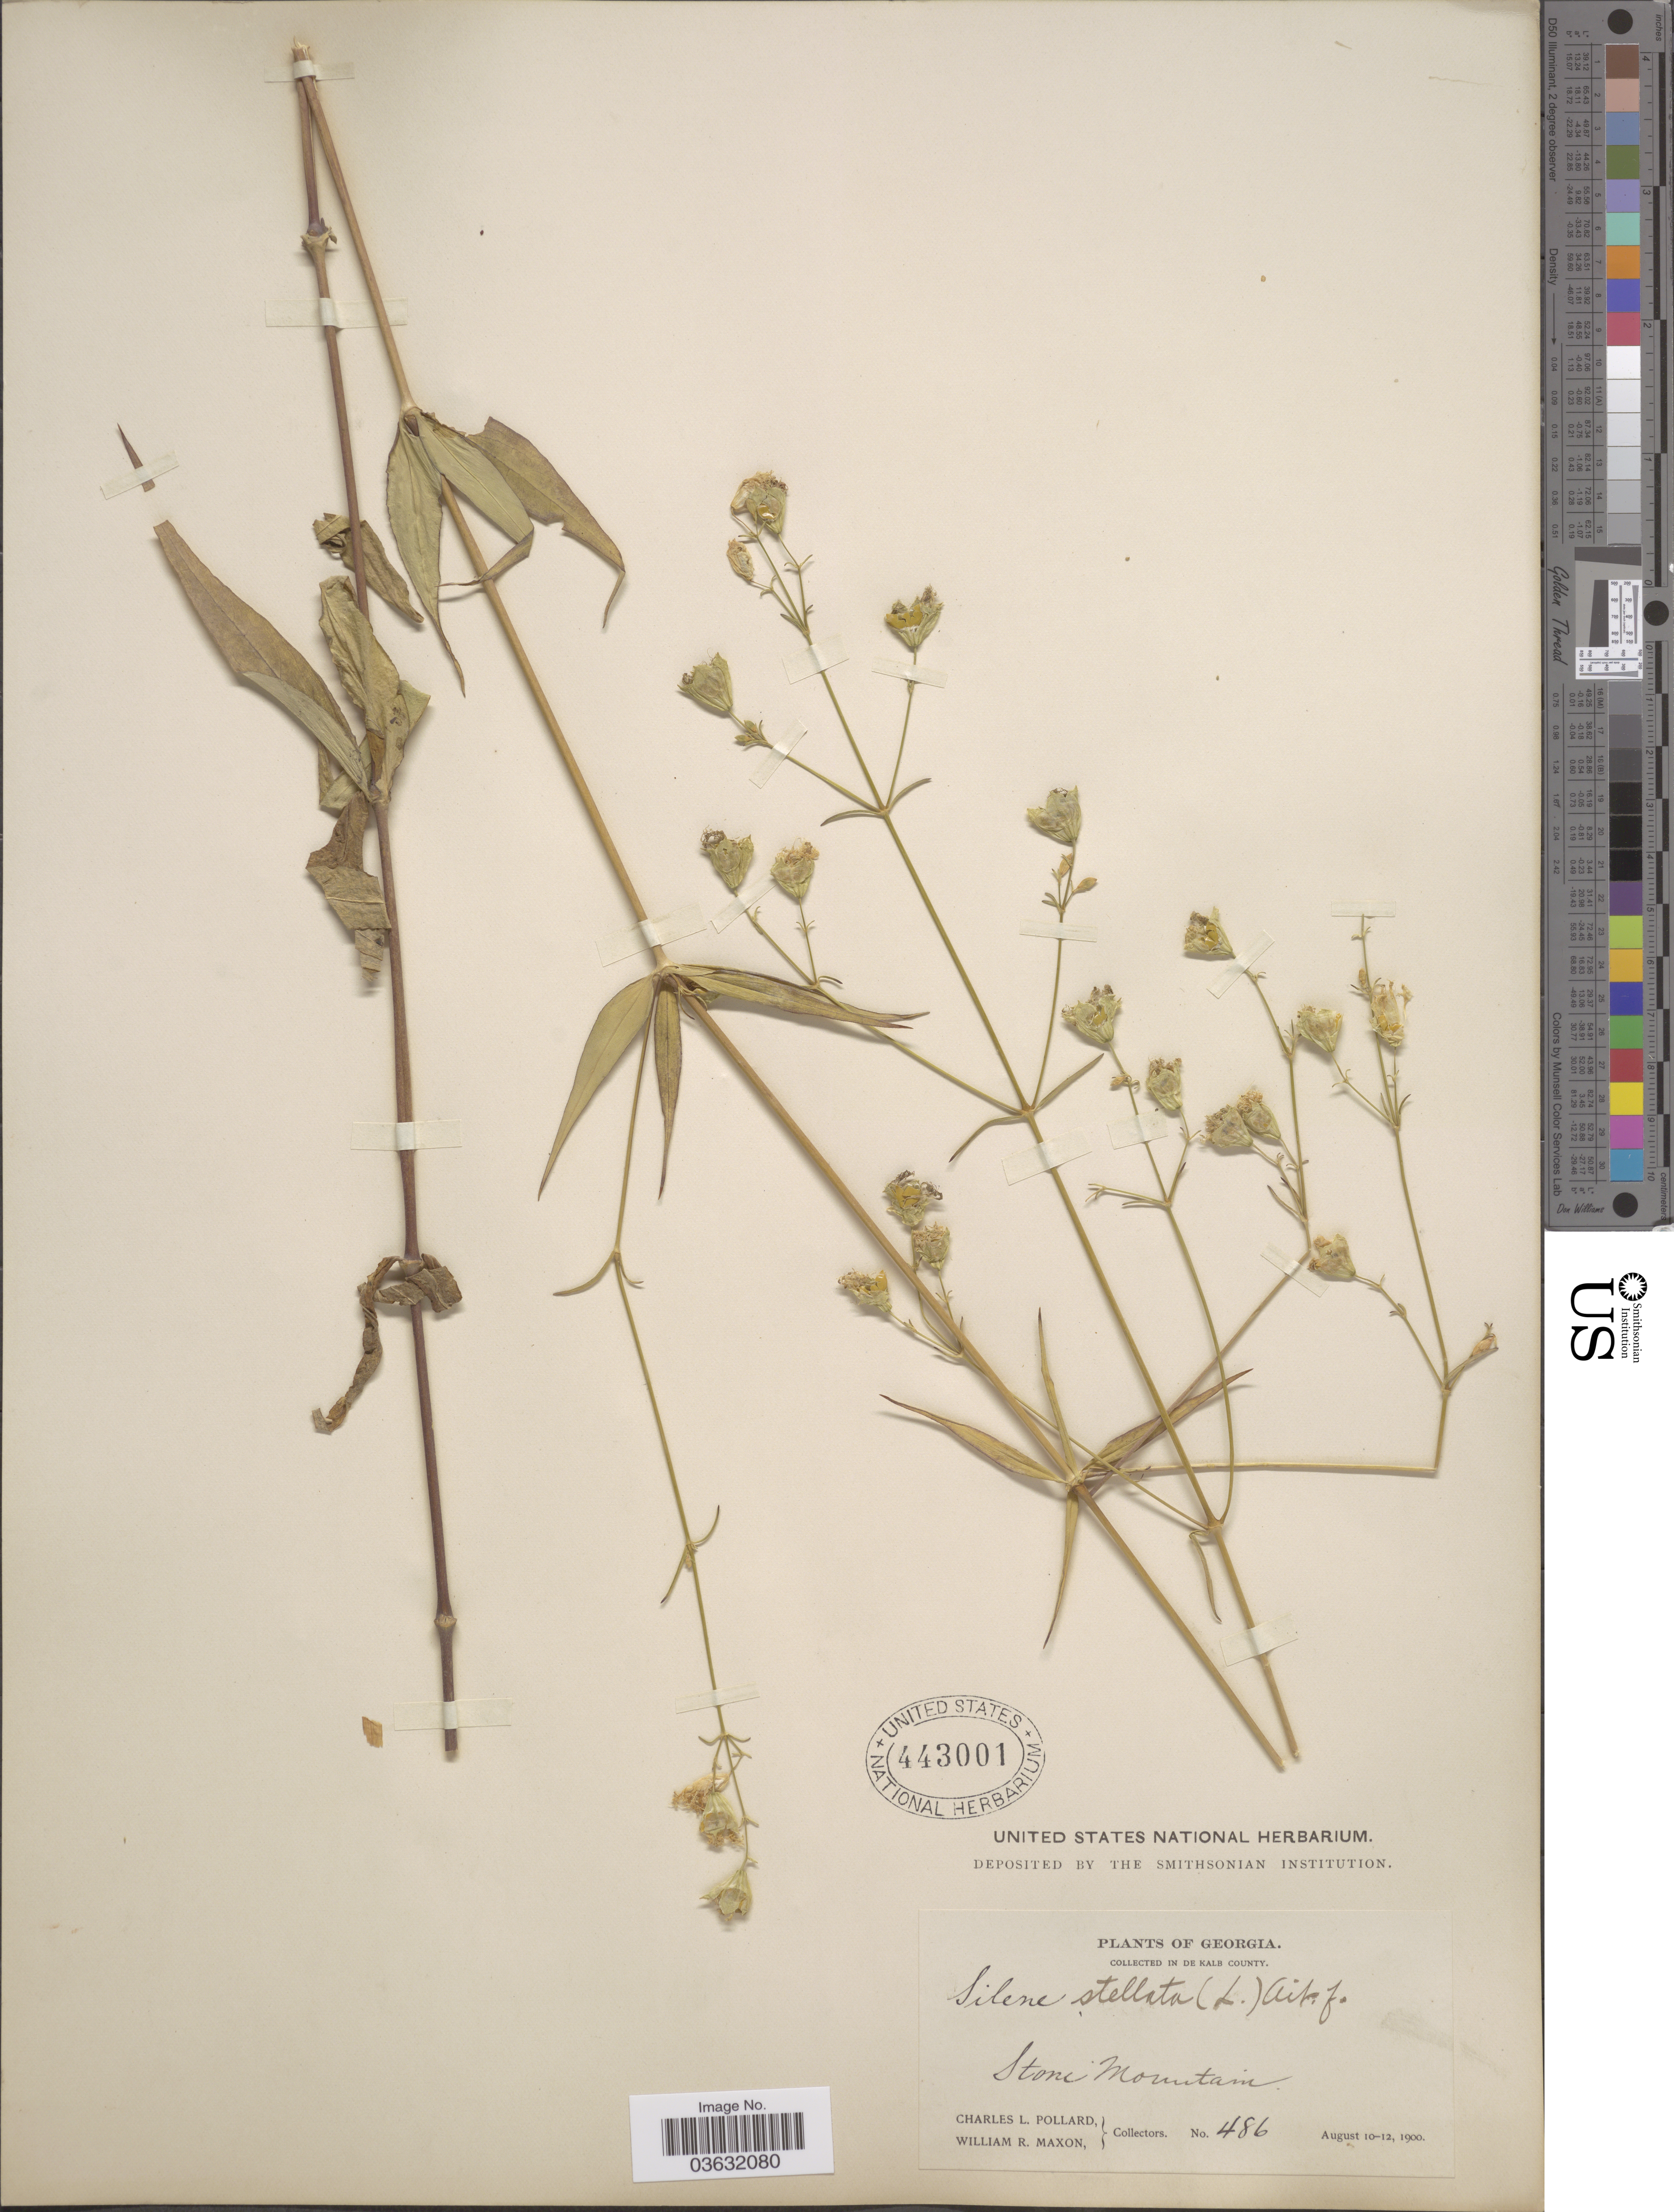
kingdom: Plantae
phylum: Tracheophyta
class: Magnoliopsida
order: Caryophyllales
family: Caryophyllaceae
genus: Silene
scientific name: Silene stellata var. stellata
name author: (L.) Coyte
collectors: C. L. Pollard & W. R. Maxon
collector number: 486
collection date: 1900-08-10/1900-08-12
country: United States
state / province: Georgia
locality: In de Kalb County. Stone Mountain.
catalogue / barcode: US 443001